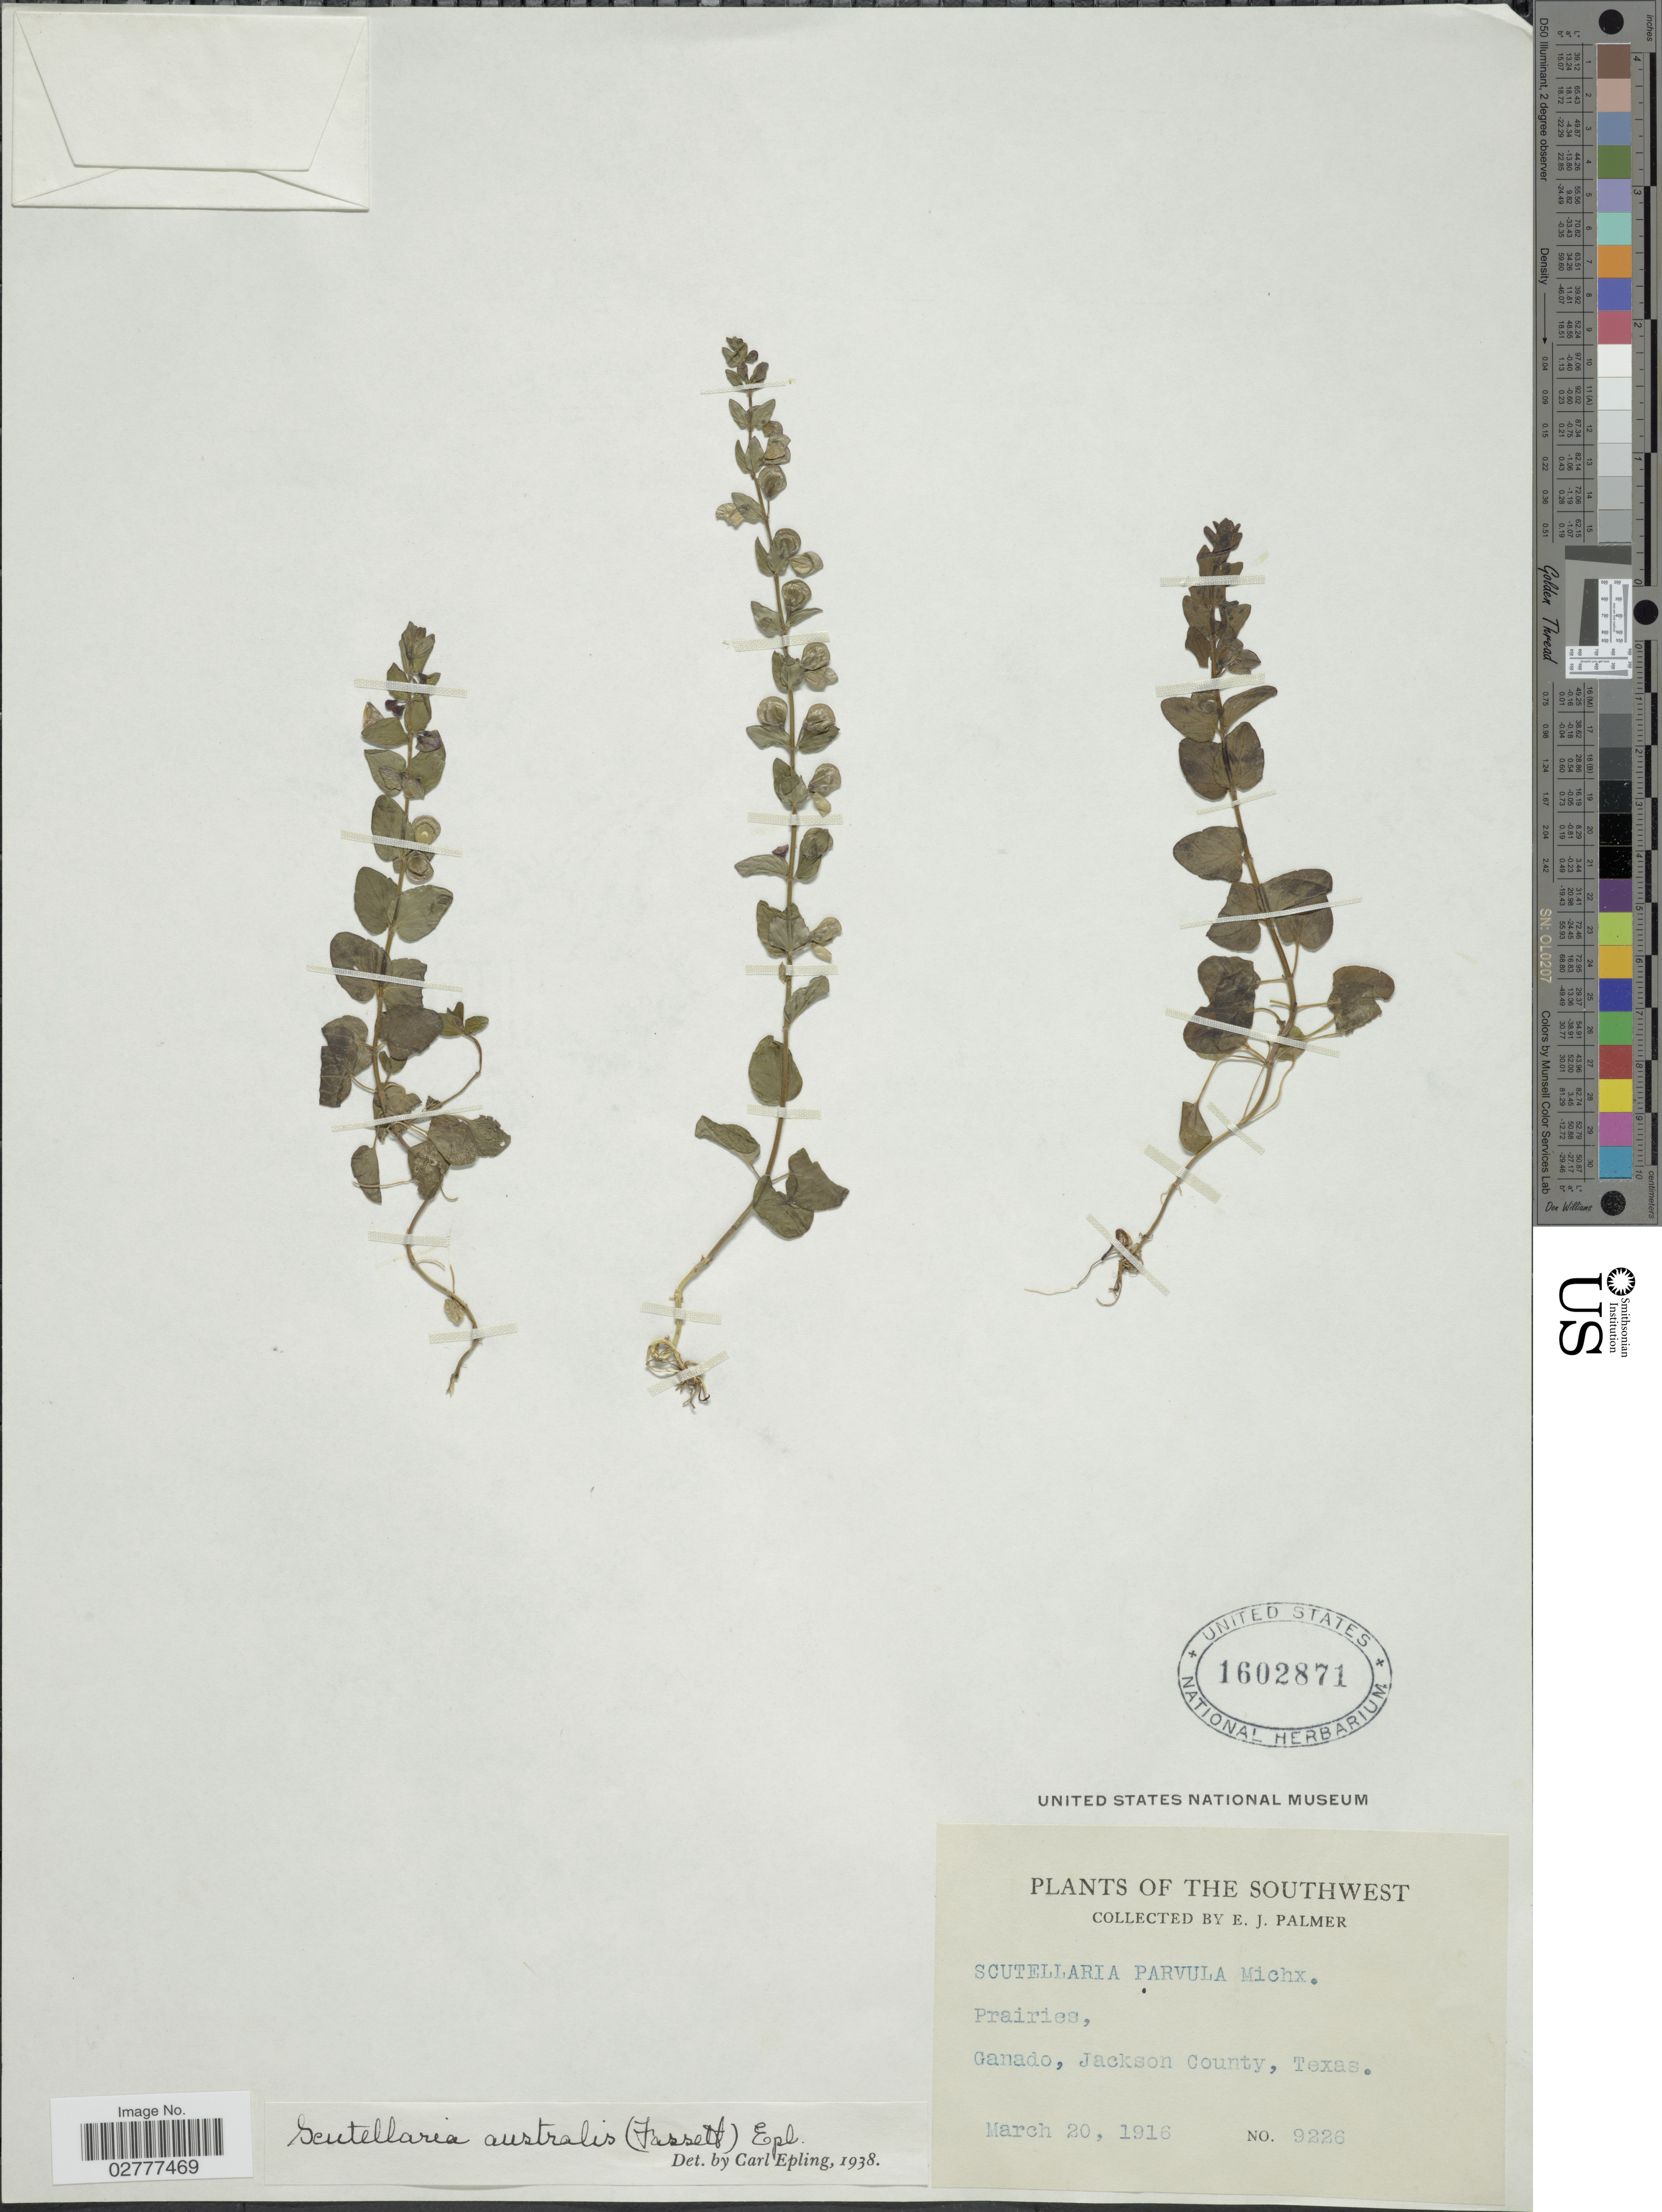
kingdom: Plantae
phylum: Tracheophyta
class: Magnoliopsida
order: Lamiales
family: Lamiaceae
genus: Scutellaria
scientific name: Scutellaria australis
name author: (Fassett) Epling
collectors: E. J. Palmer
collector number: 9226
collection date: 1916-03-20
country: United States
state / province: Texas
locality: The Southwest. Ganado, Jackson County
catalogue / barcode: US 1602871